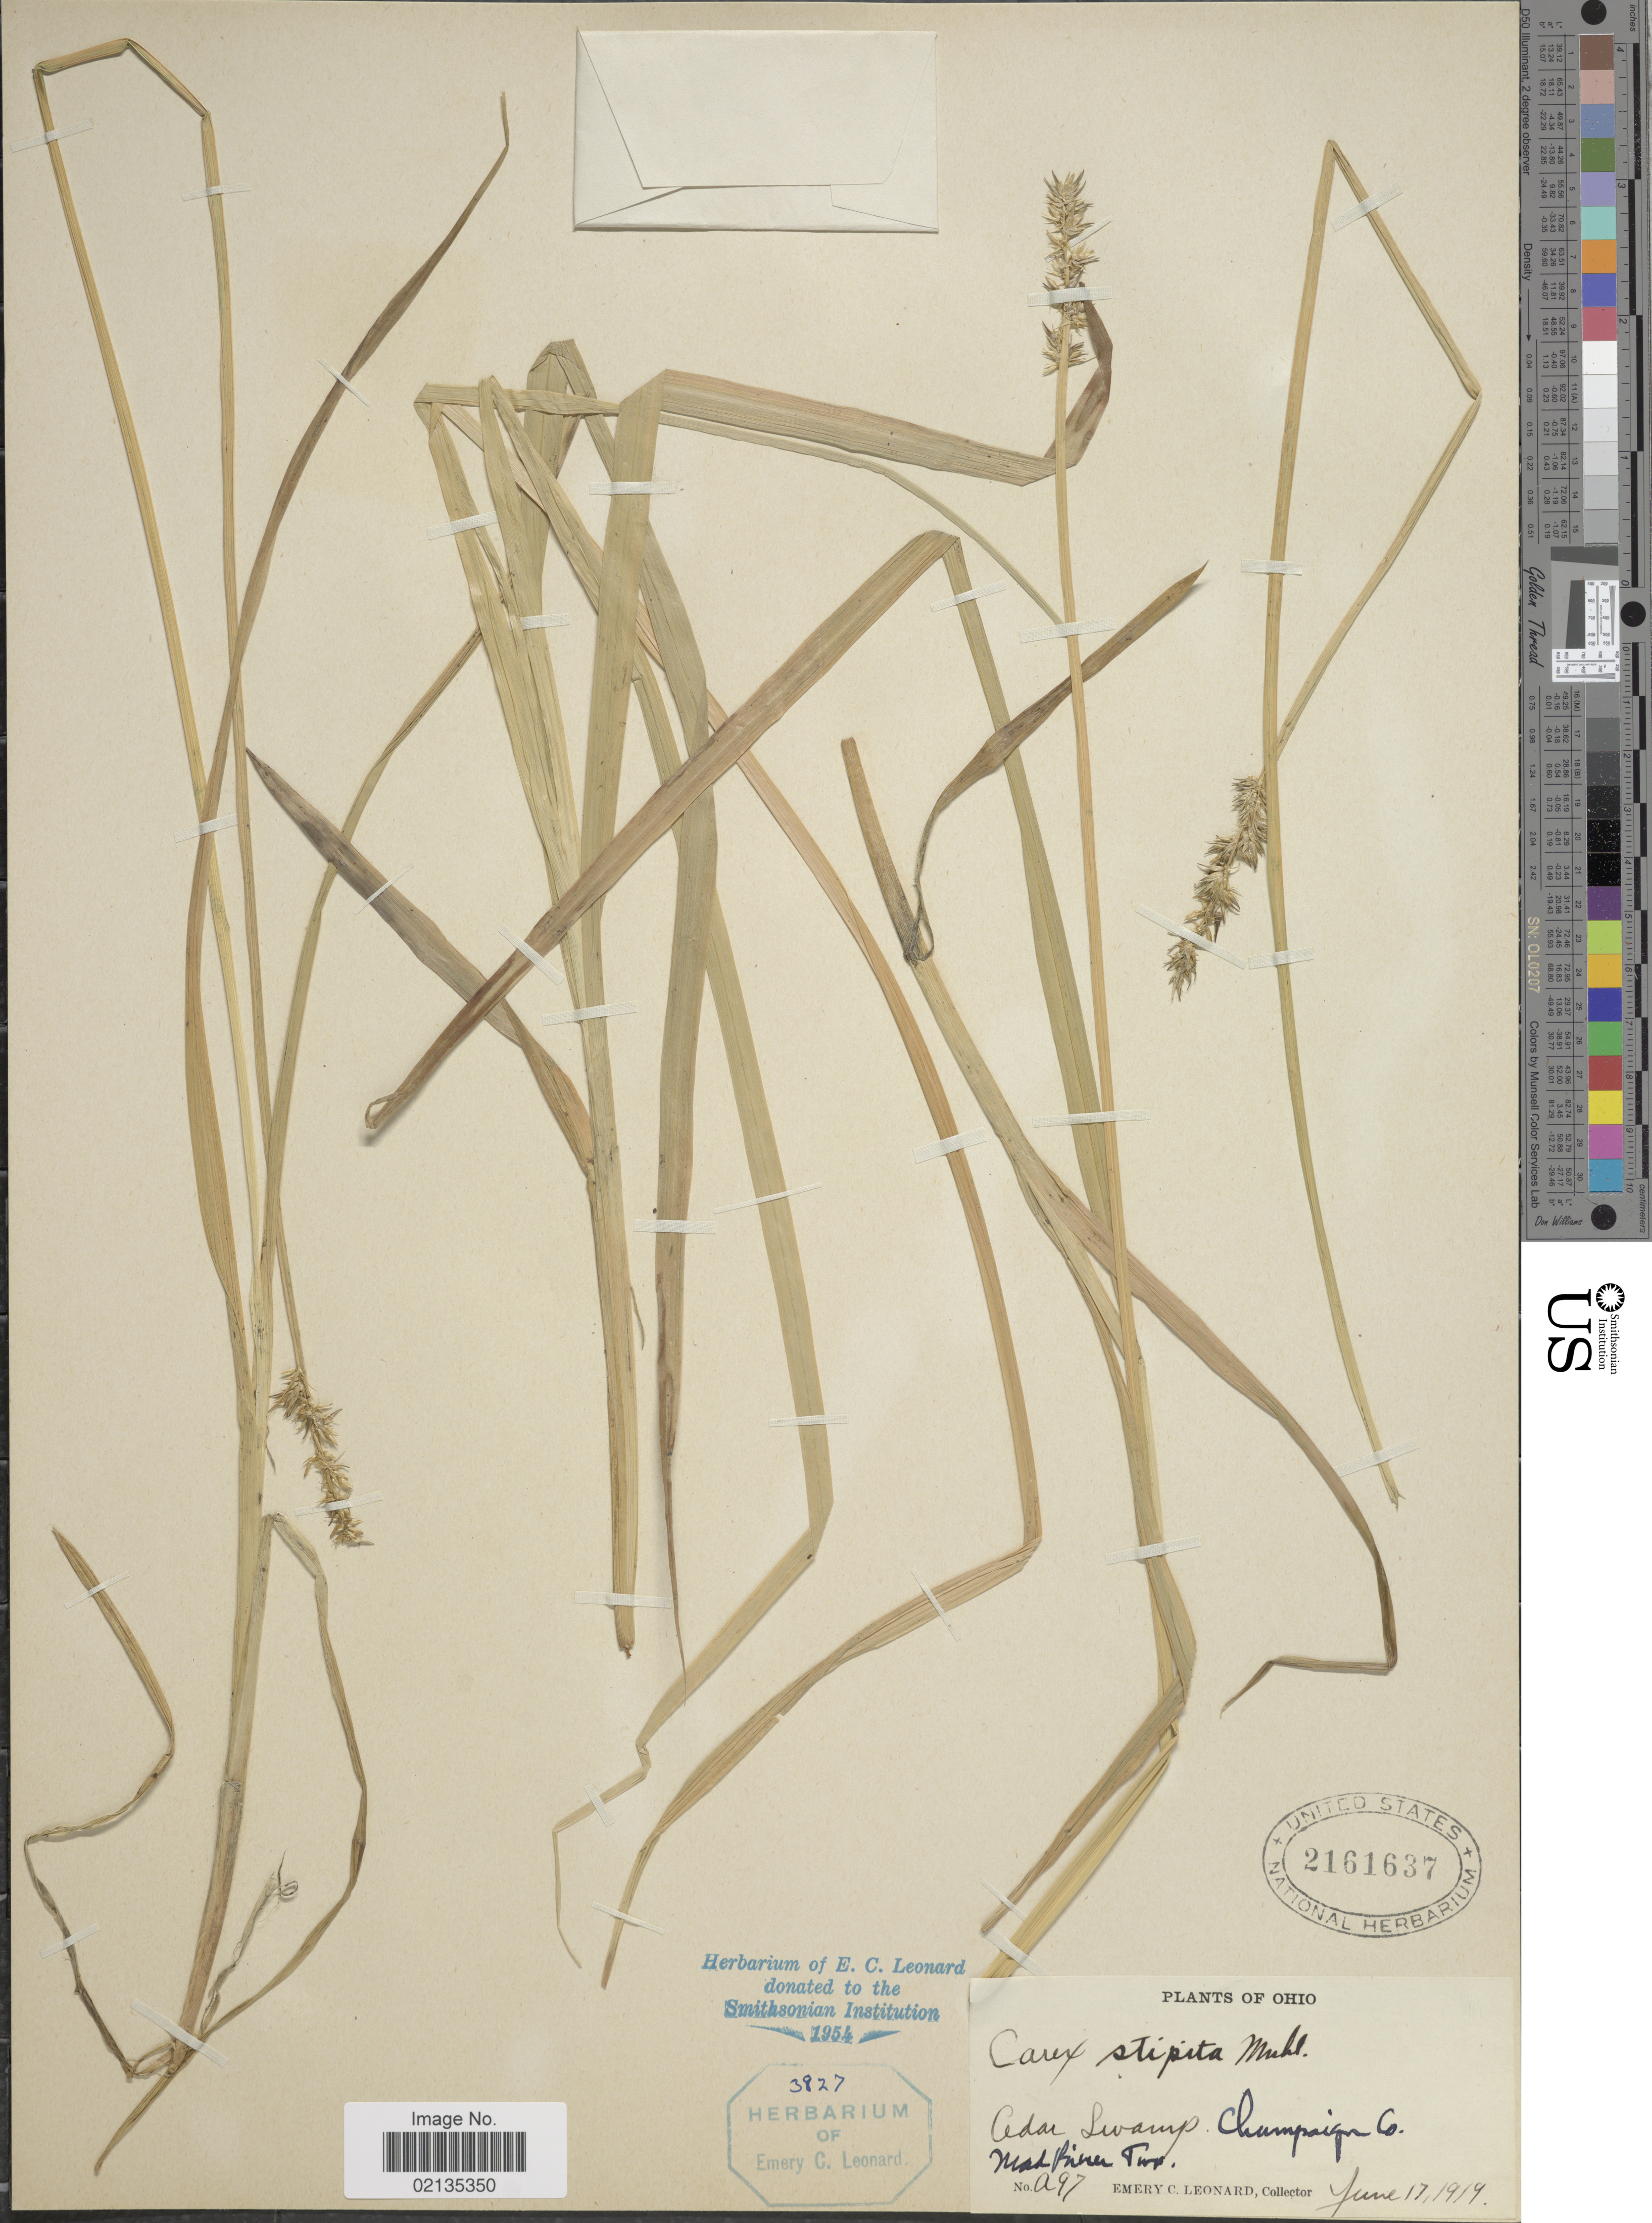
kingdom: Plantae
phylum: Tracheophyta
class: Liliopsida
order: Poales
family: Cyperaceae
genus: Carex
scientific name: Carex stipata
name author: Muhl. ex Willd.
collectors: E. C. Leonard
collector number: a97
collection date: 1919-06-17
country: United States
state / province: Ohio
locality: Cedar swamp, Champaign Co., Mad River Twp.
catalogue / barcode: US 2161637